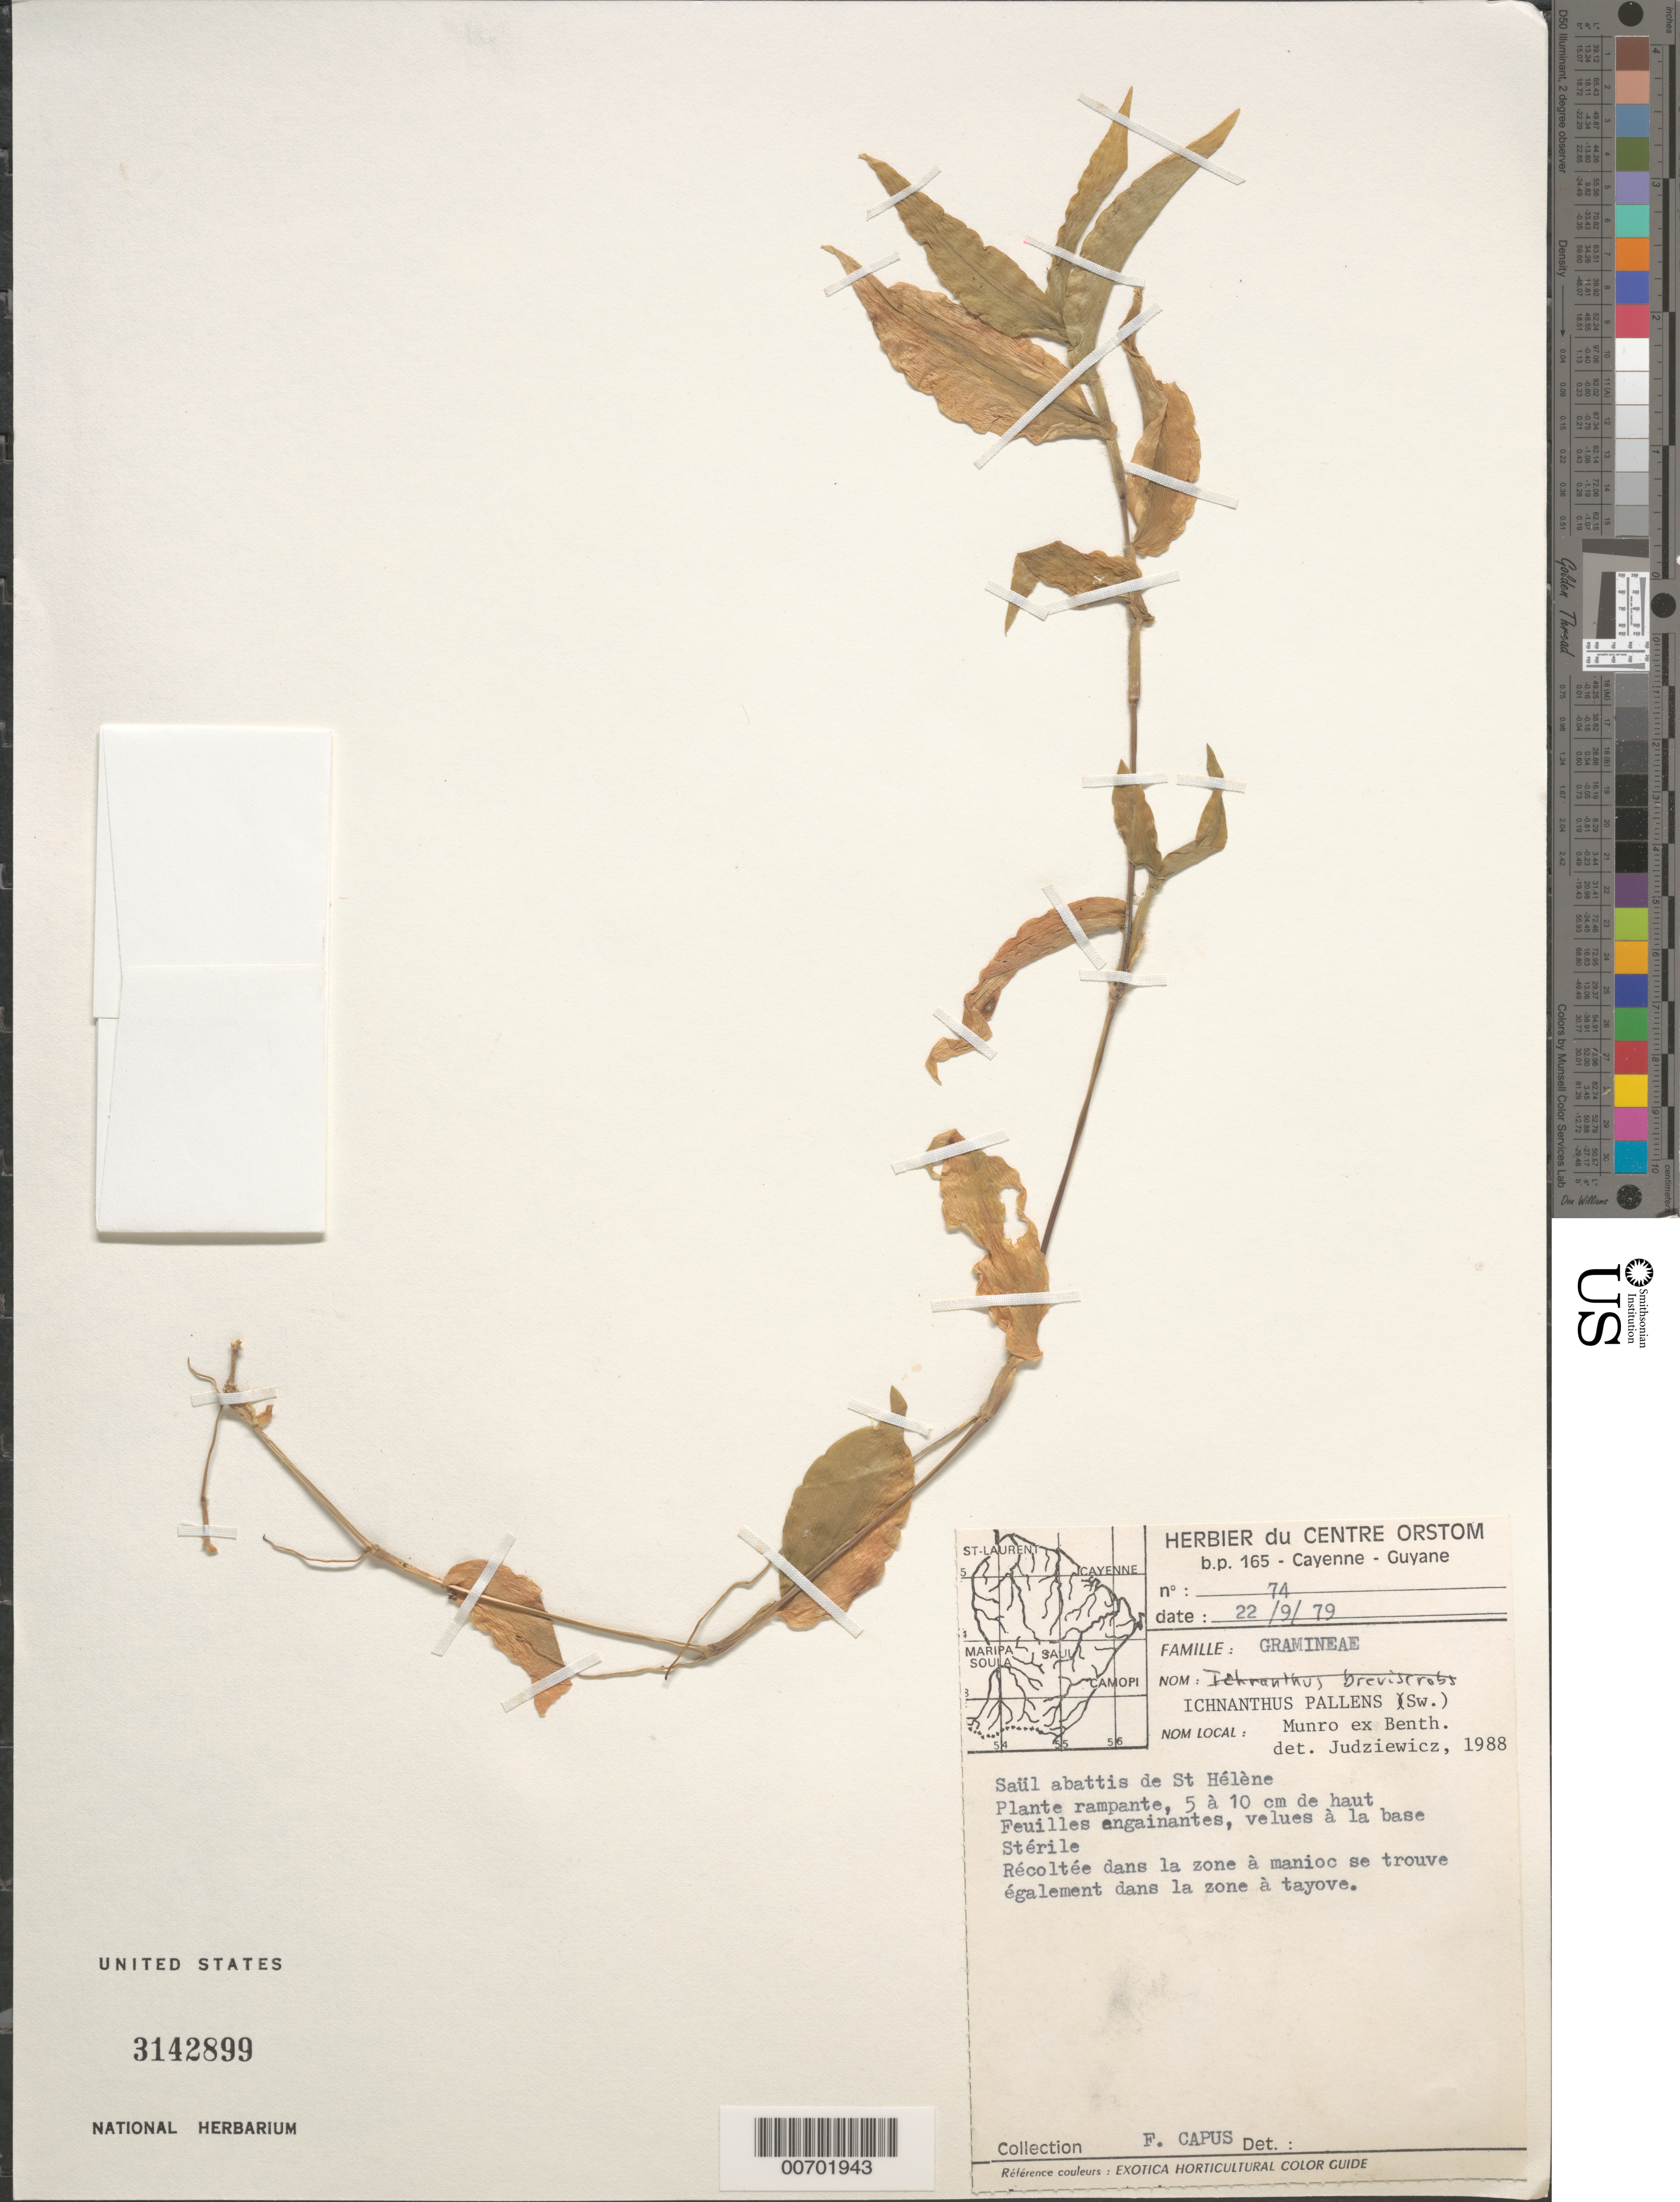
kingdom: Plantae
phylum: Tracheophyta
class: Magnoliopsida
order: Sapindales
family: Rutaceae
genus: Zanthoxylum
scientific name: Zanthoxylum rhoifolium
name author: Lam.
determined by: Judziewicz, E. J.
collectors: F. Capus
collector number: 74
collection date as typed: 22-Sep-79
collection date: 1979-09-22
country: French Guiana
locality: Saül, abattis de St. Helene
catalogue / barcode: US 3142899